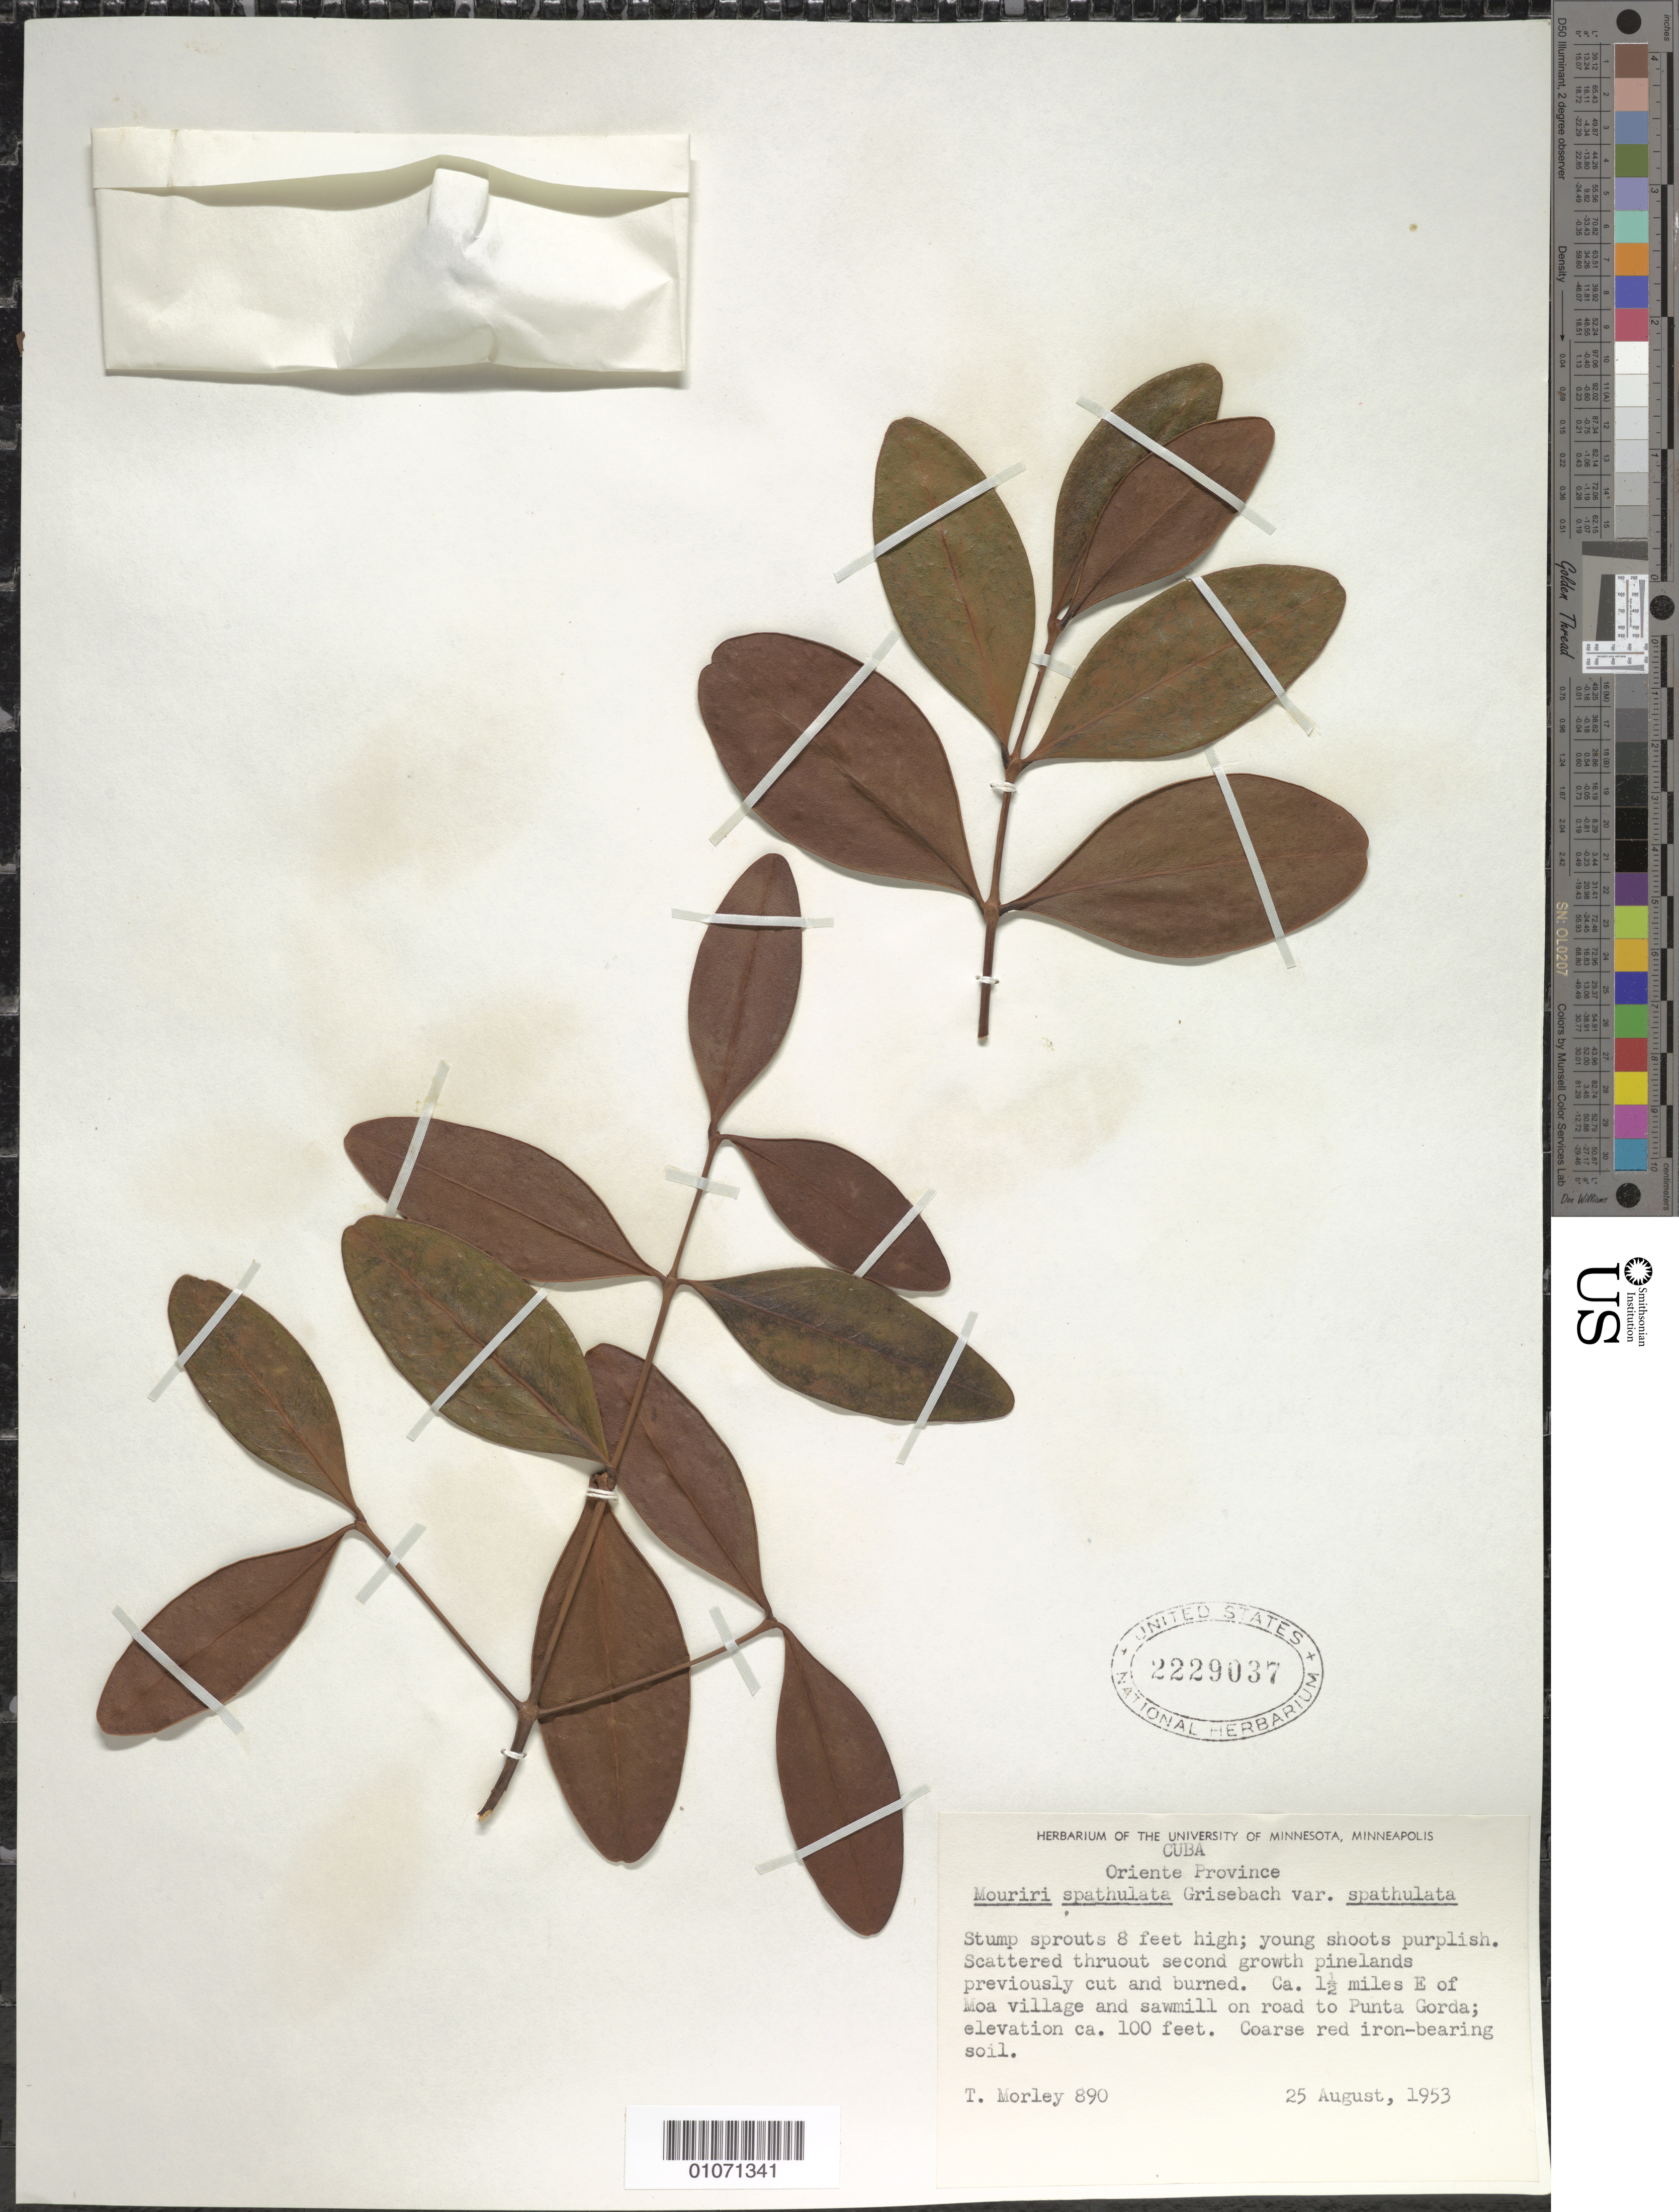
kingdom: Plantae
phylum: Tracheophyta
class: Magnoliopsida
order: Myrtales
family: Melastomataceae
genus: Mouriri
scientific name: Mouriri spathulata var. spathulata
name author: Griseb.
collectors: T. Morley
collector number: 890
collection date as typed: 25 Aug 1953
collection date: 1953-08-25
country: Cuba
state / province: Holguín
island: Cuba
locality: Moa village and sawmill, about 1 5 miles E on road to Punta Gorda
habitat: Scattered throughout second growth pinelands previously cut and burned. Coarse red iron-bearing soil.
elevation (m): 30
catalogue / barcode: US 2229037